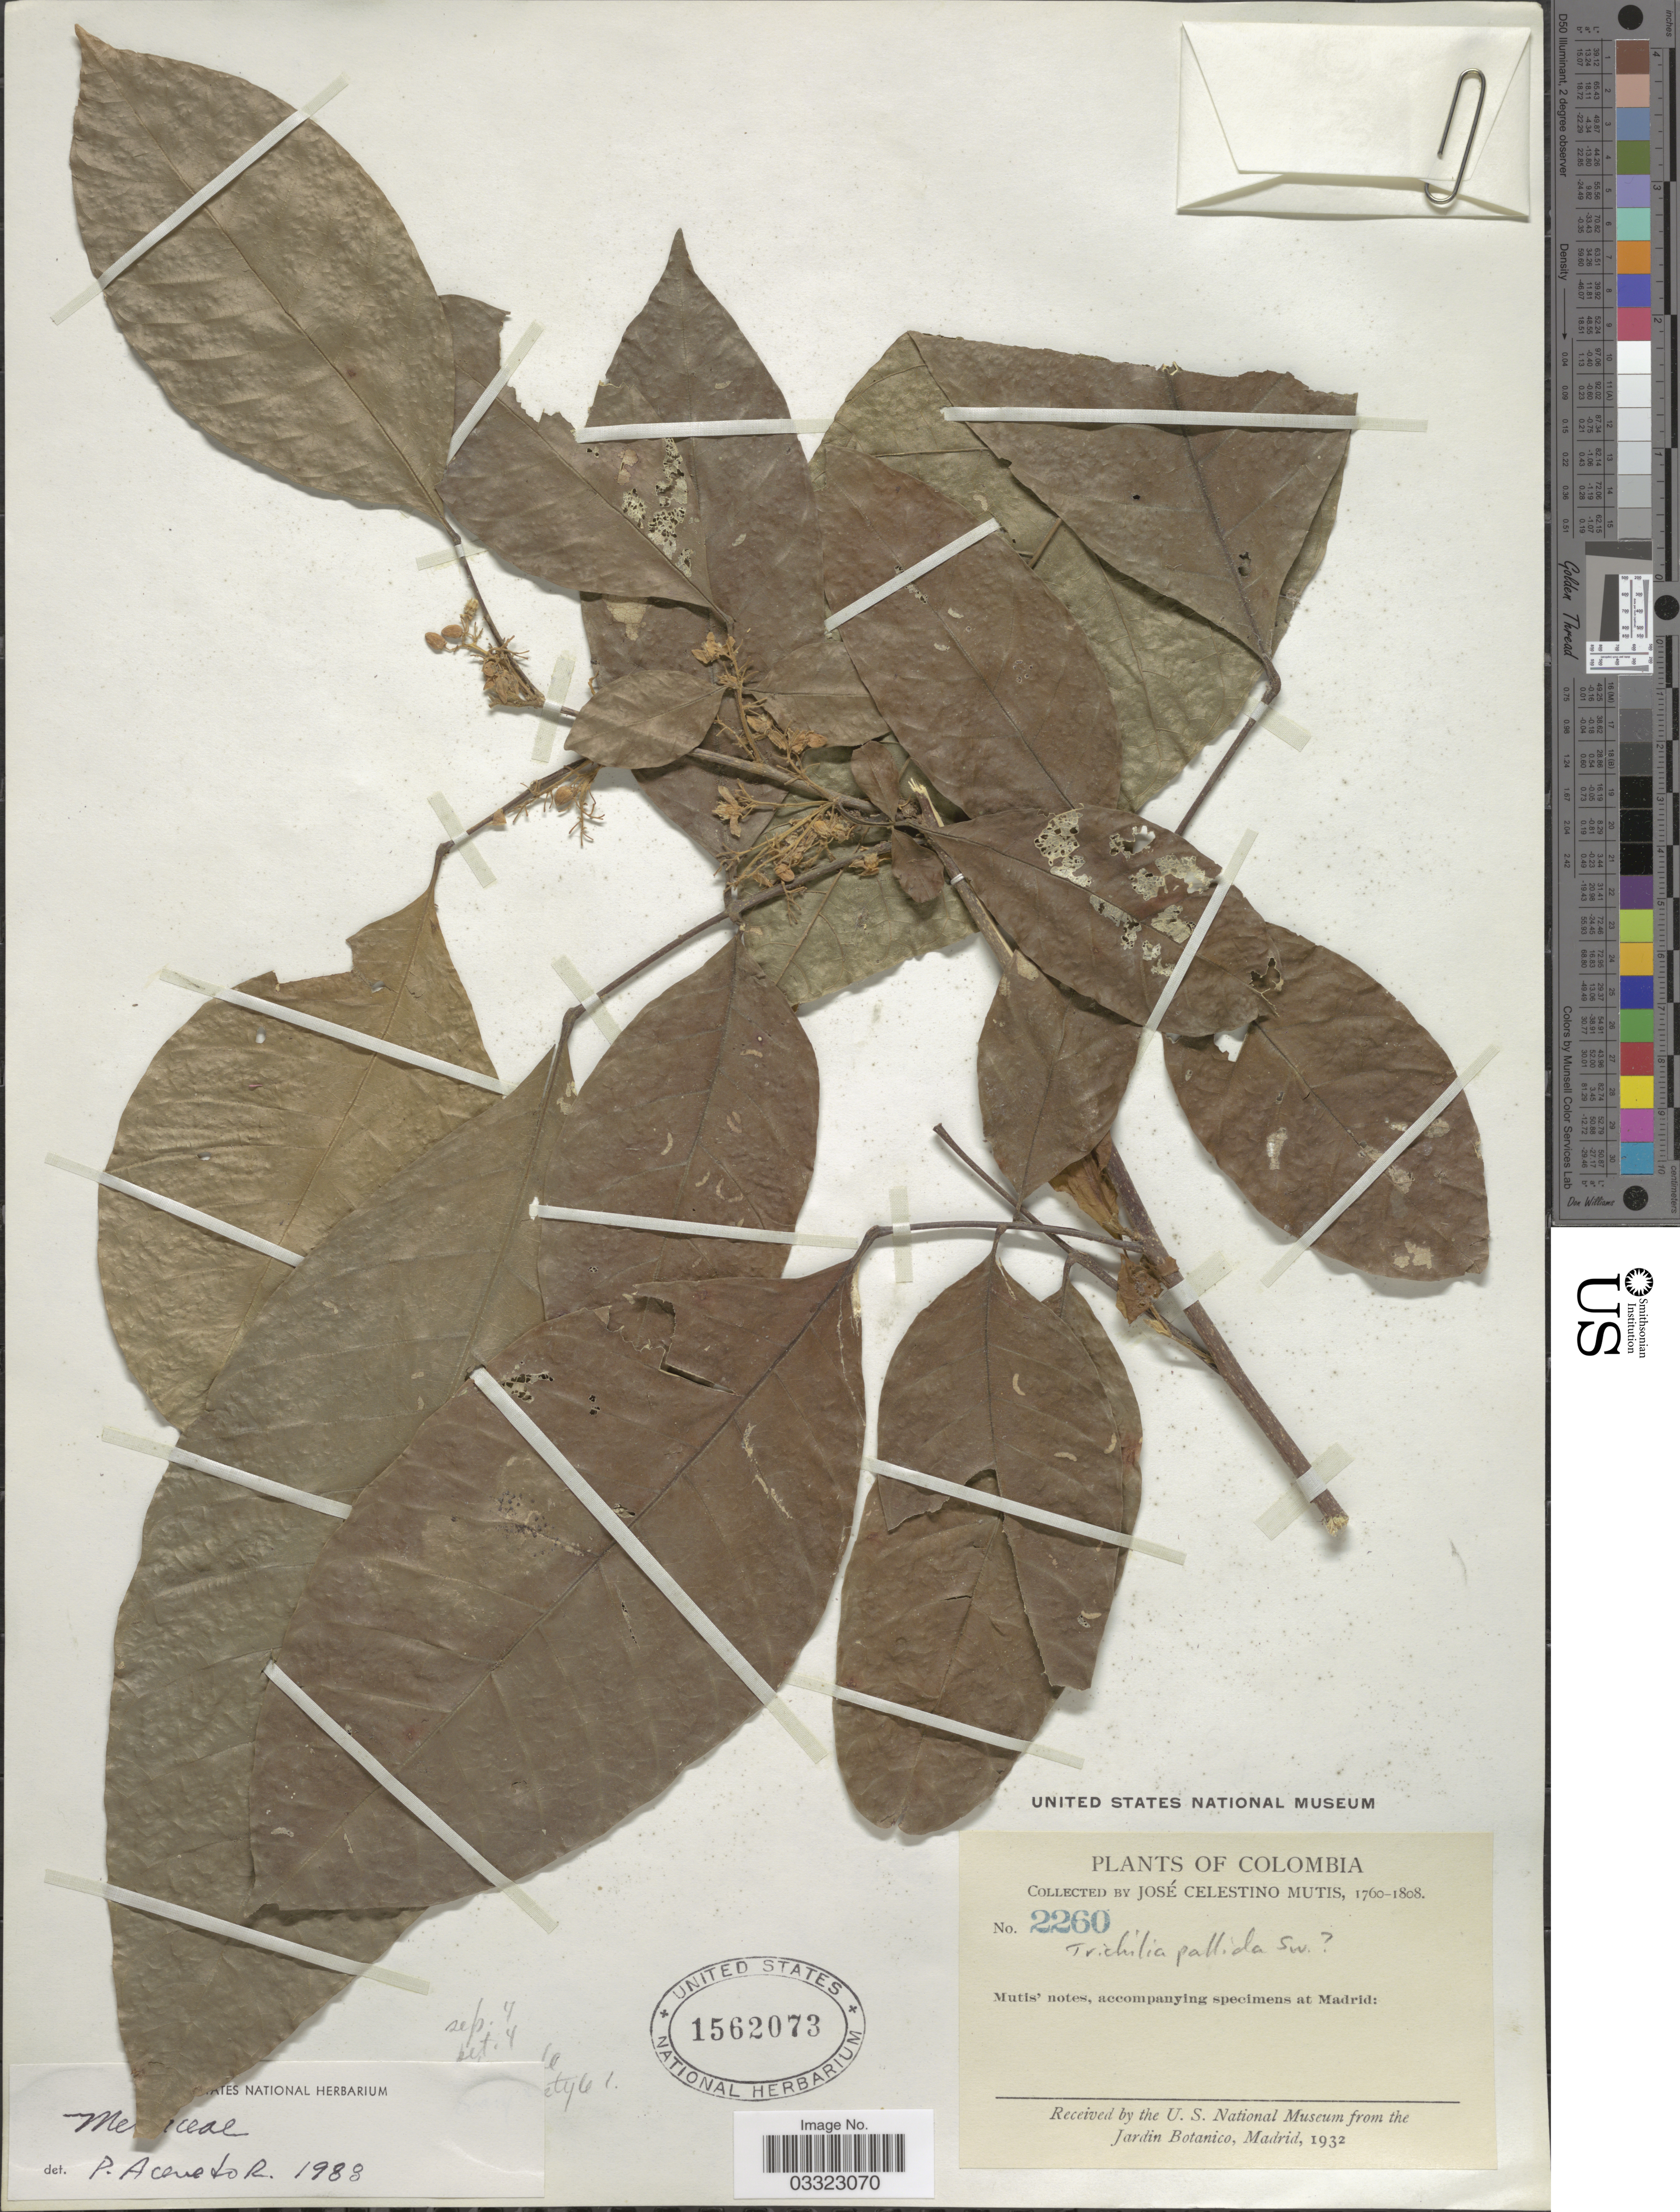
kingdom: Plantae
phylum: Tracheophyta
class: Magnoliopsida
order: Sapindales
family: Meliaceae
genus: Trichilia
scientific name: Trichilia pallida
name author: Sw.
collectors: J. C. B. Mutis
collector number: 2260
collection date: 1760/1808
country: Colombia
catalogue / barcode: US 1562073